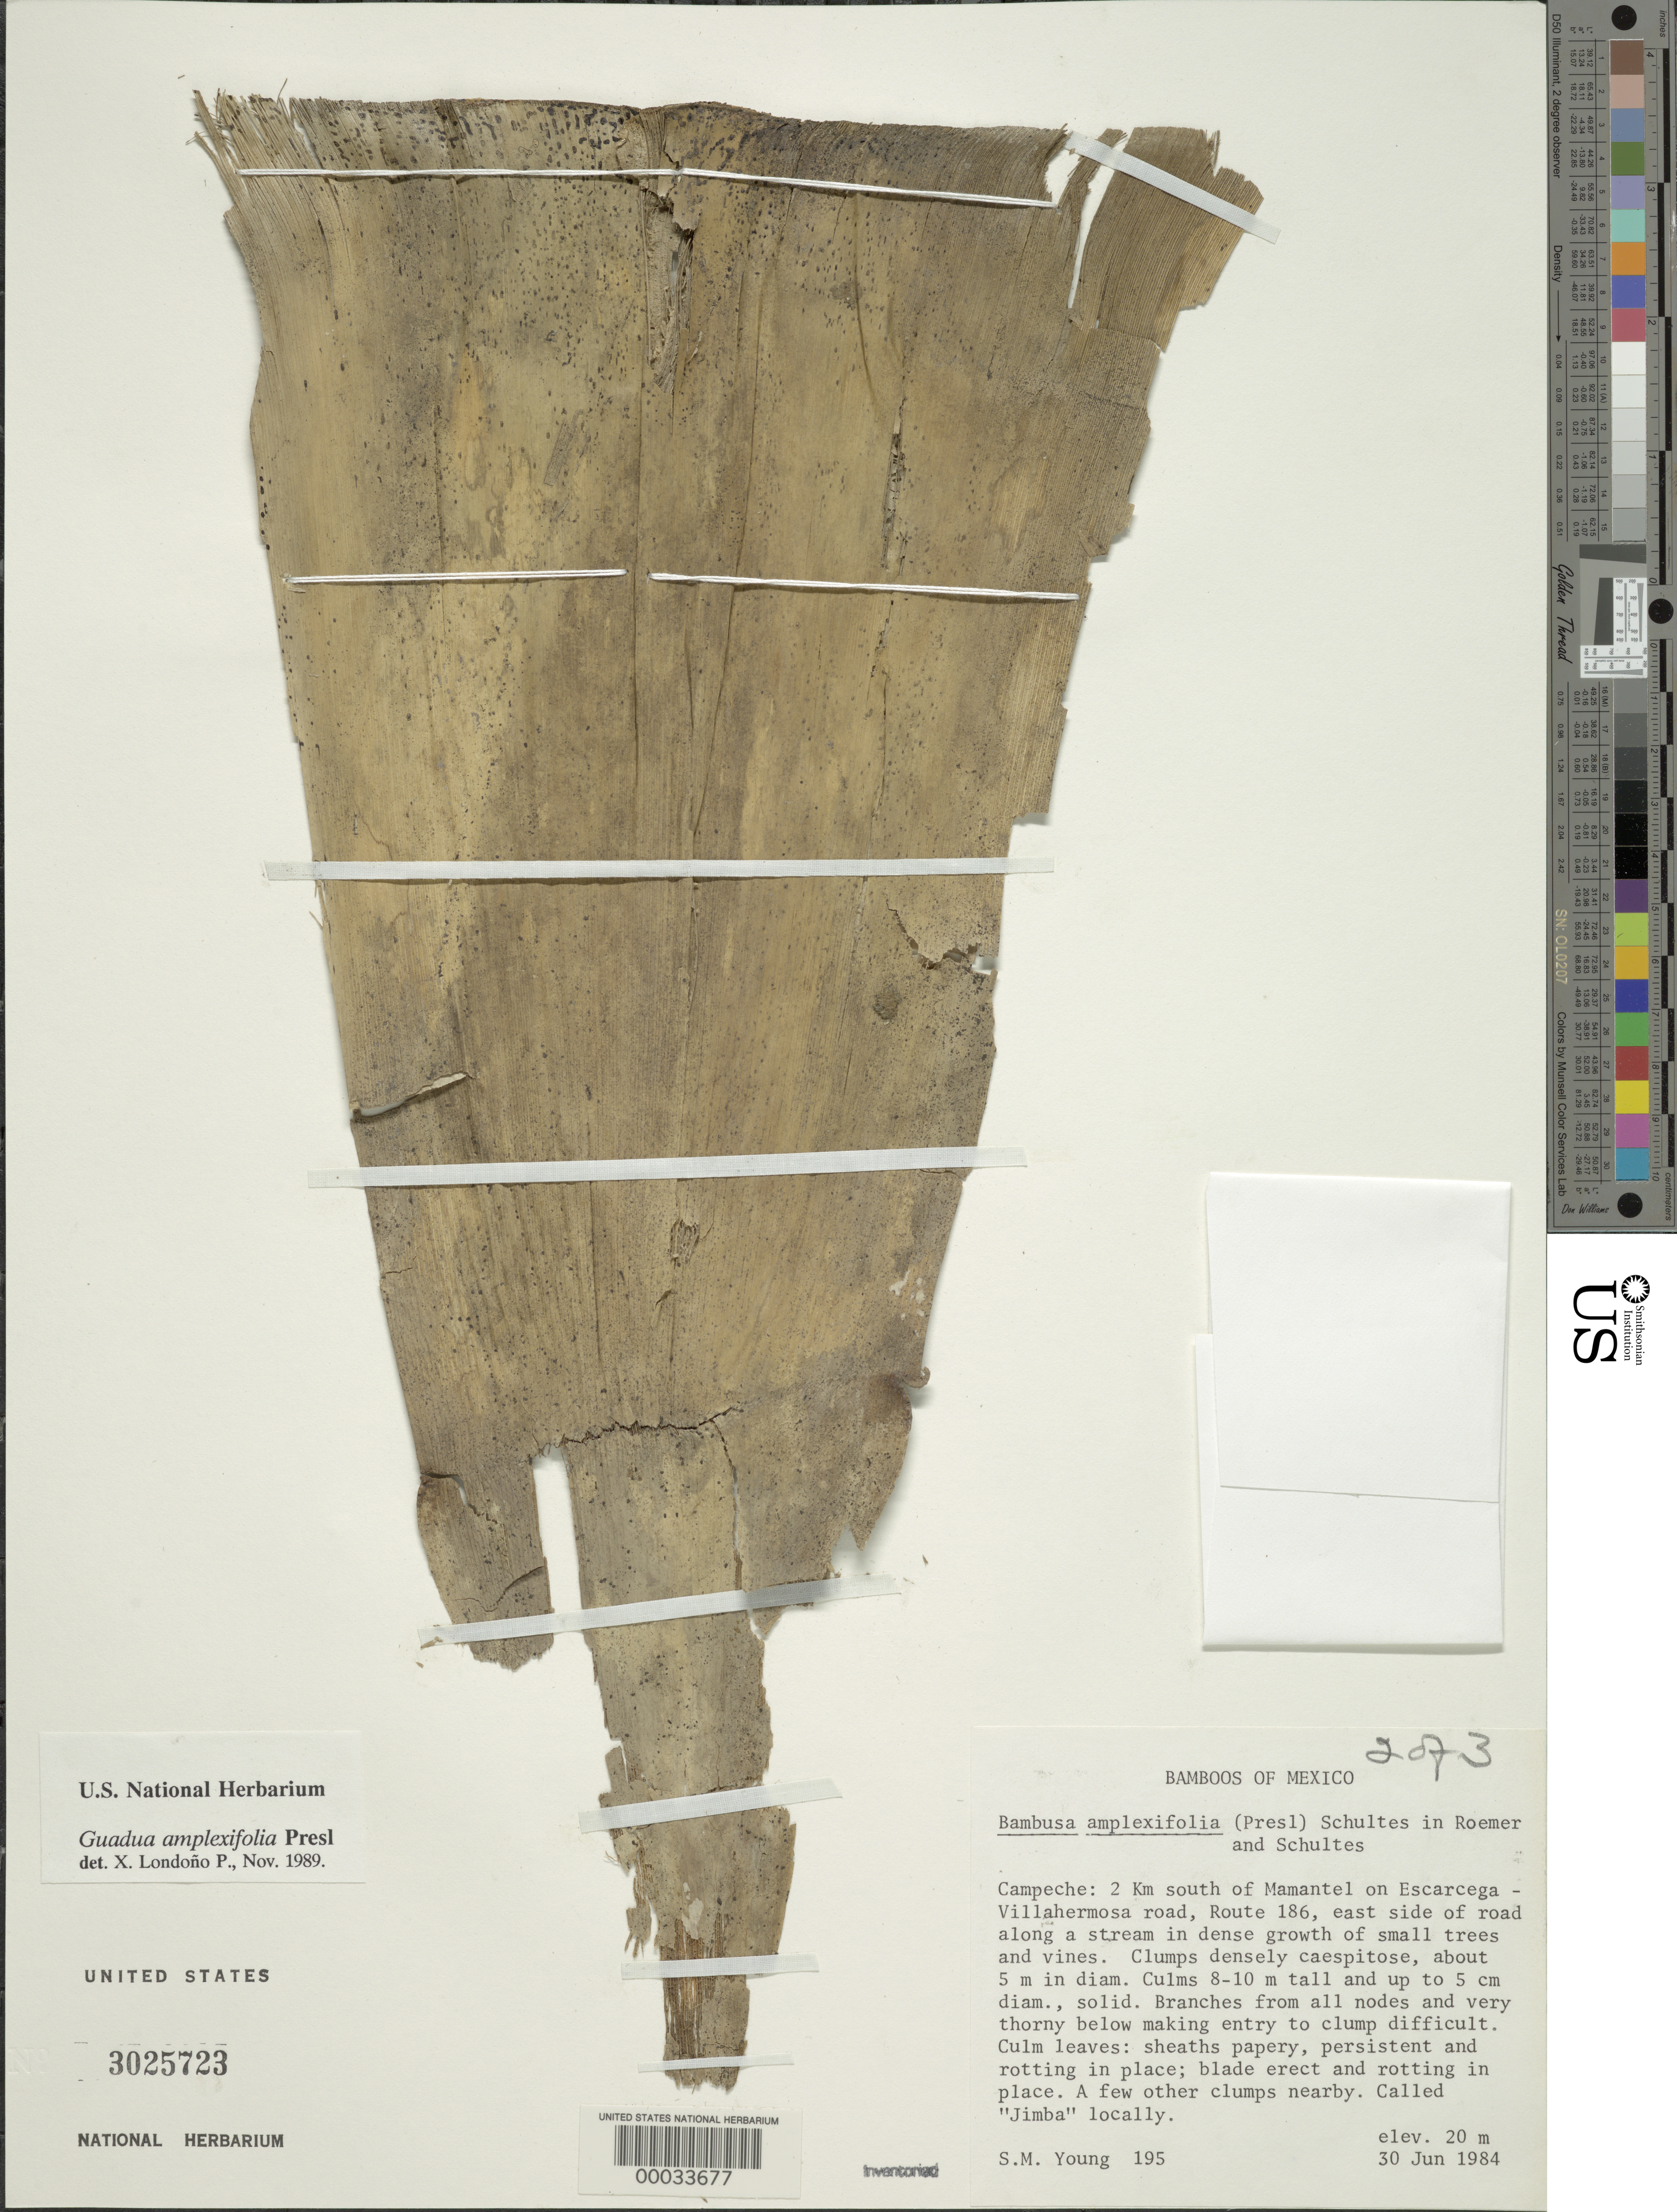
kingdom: Plantae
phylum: Tracheophyta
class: Liliopsida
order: Poales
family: Poaceae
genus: Guadua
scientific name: Guadua amplexifolia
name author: J. Presl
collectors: S. Young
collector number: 195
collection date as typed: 30 Jun 1984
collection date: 1984-06-30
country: Mexico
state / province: Campeche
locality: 2 km S of Mamantel on Escarcega-Villahermosa road, route 186, E side of road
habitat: Along a stream in dense growth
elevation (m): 20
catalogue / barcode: US 3025723